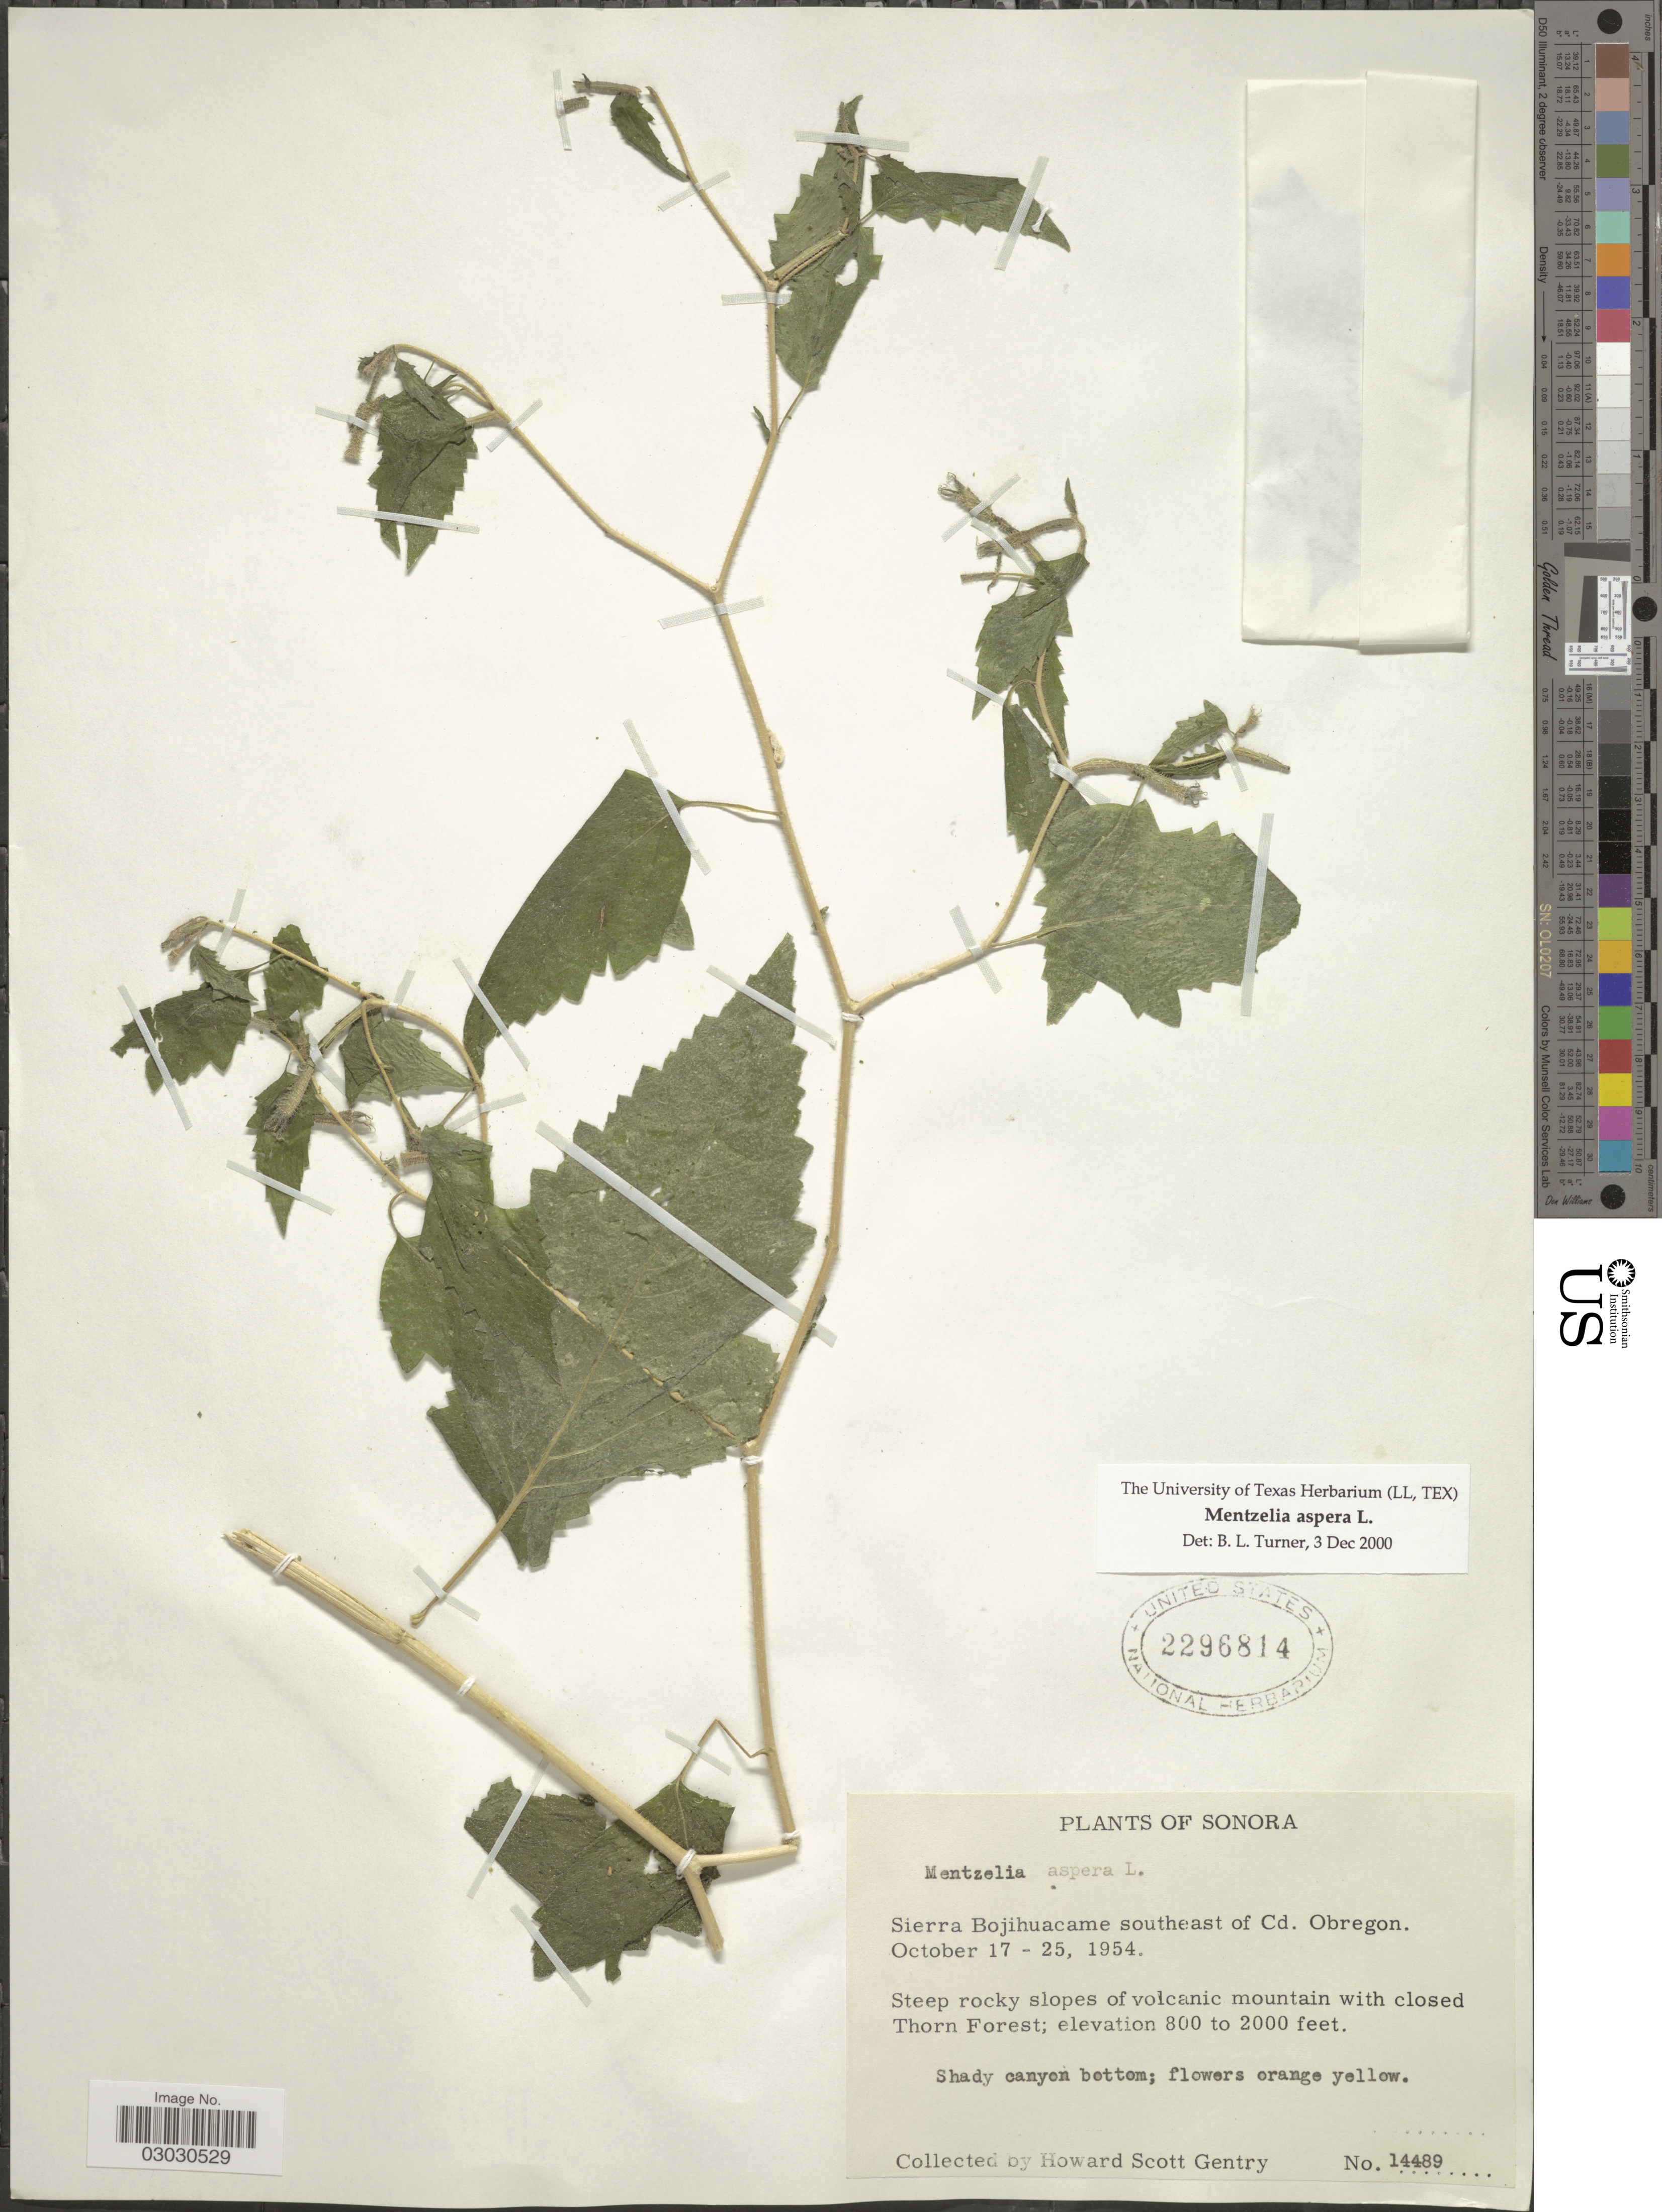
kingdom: Plantae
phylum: Tracheophyta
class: Magnoliopsida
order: Cornales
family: Loasaceae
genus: Mentzelia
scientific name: Mentzelia aspera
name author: L.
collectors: H. S. Gentry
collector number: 14489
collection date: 1954-10-17/1954-10-25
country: Mexico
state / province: Sonora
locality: Sierra Bojihuacame southeast of Cd. Obregon. Steep rocky slopes of volcanic mountain with closed Thorn Forest.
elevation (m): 244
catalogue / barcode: US 2296814